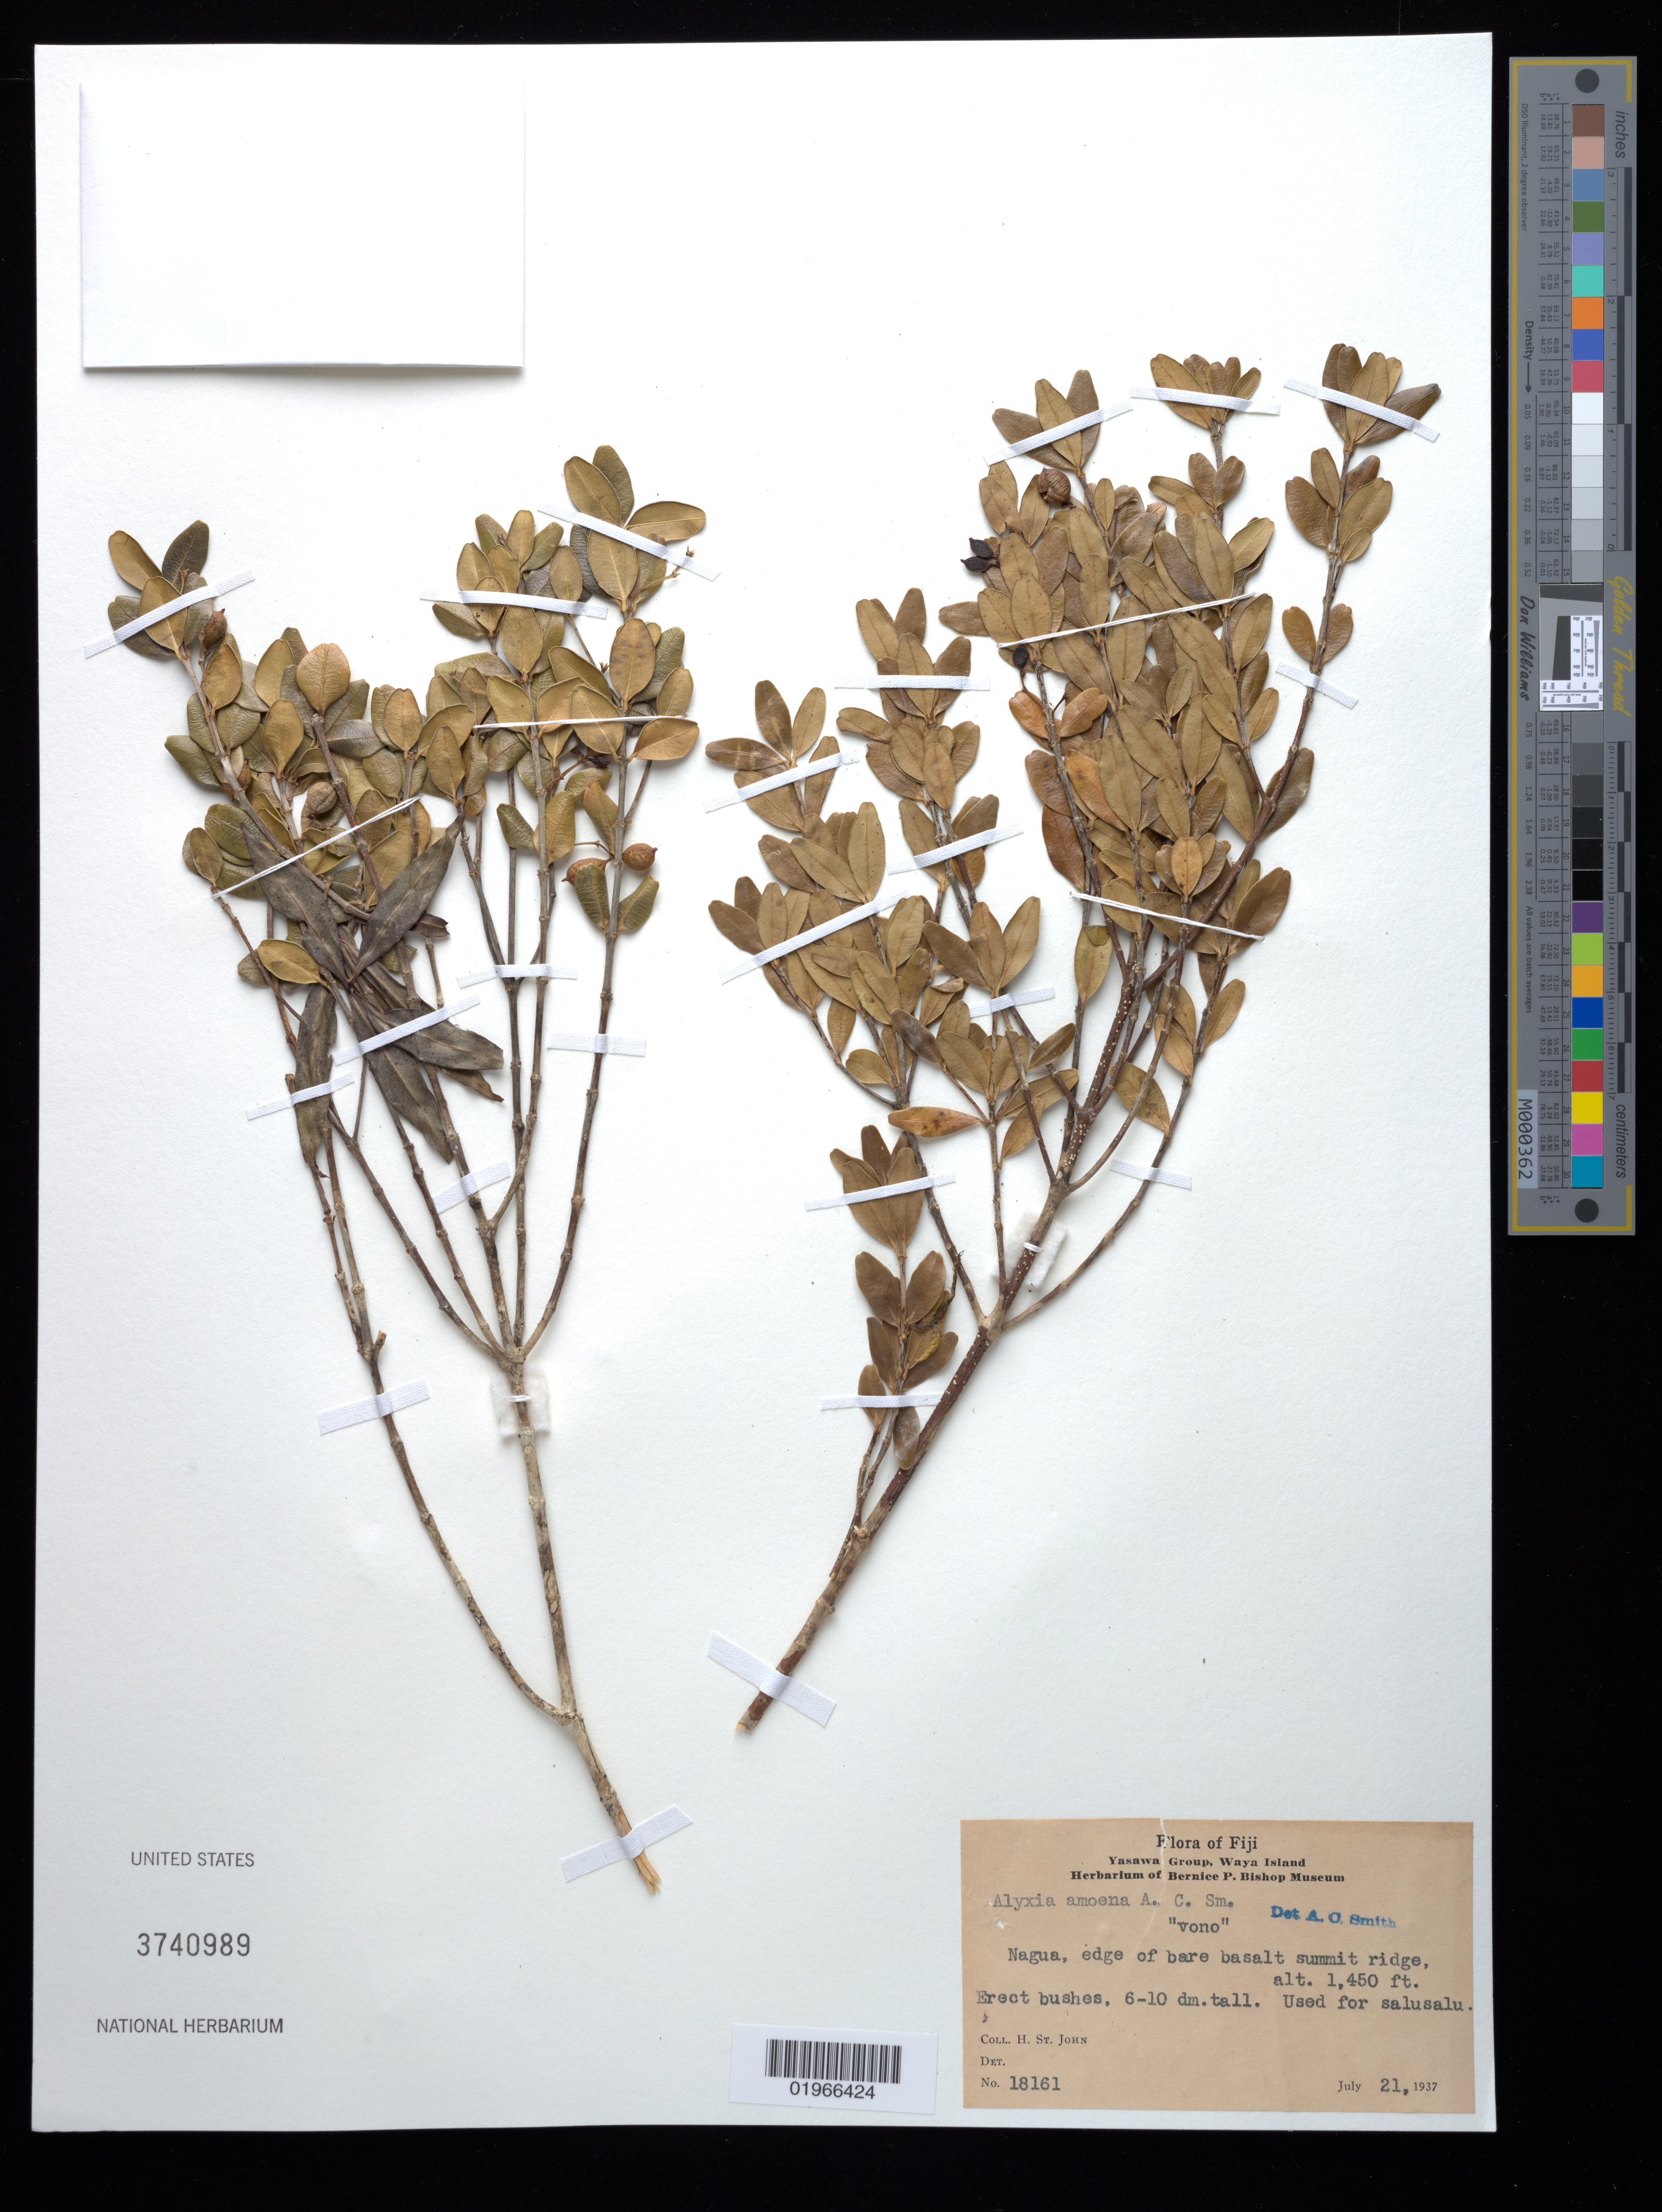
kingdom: Plantae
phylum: Tracheophyta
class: Magnoliopsida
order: Gentianales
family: Apocynaceae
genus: Alyxia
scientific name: Alyxia amoena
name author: A.C. Sm.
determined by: Smith, A. C.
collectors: H. St. John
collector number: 18161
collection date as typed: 21 Jul 1937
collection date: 1937-07-21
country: Fiji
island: Waya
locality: Nagua, edge of summit ridge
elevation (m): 442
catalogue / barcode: US 3740989